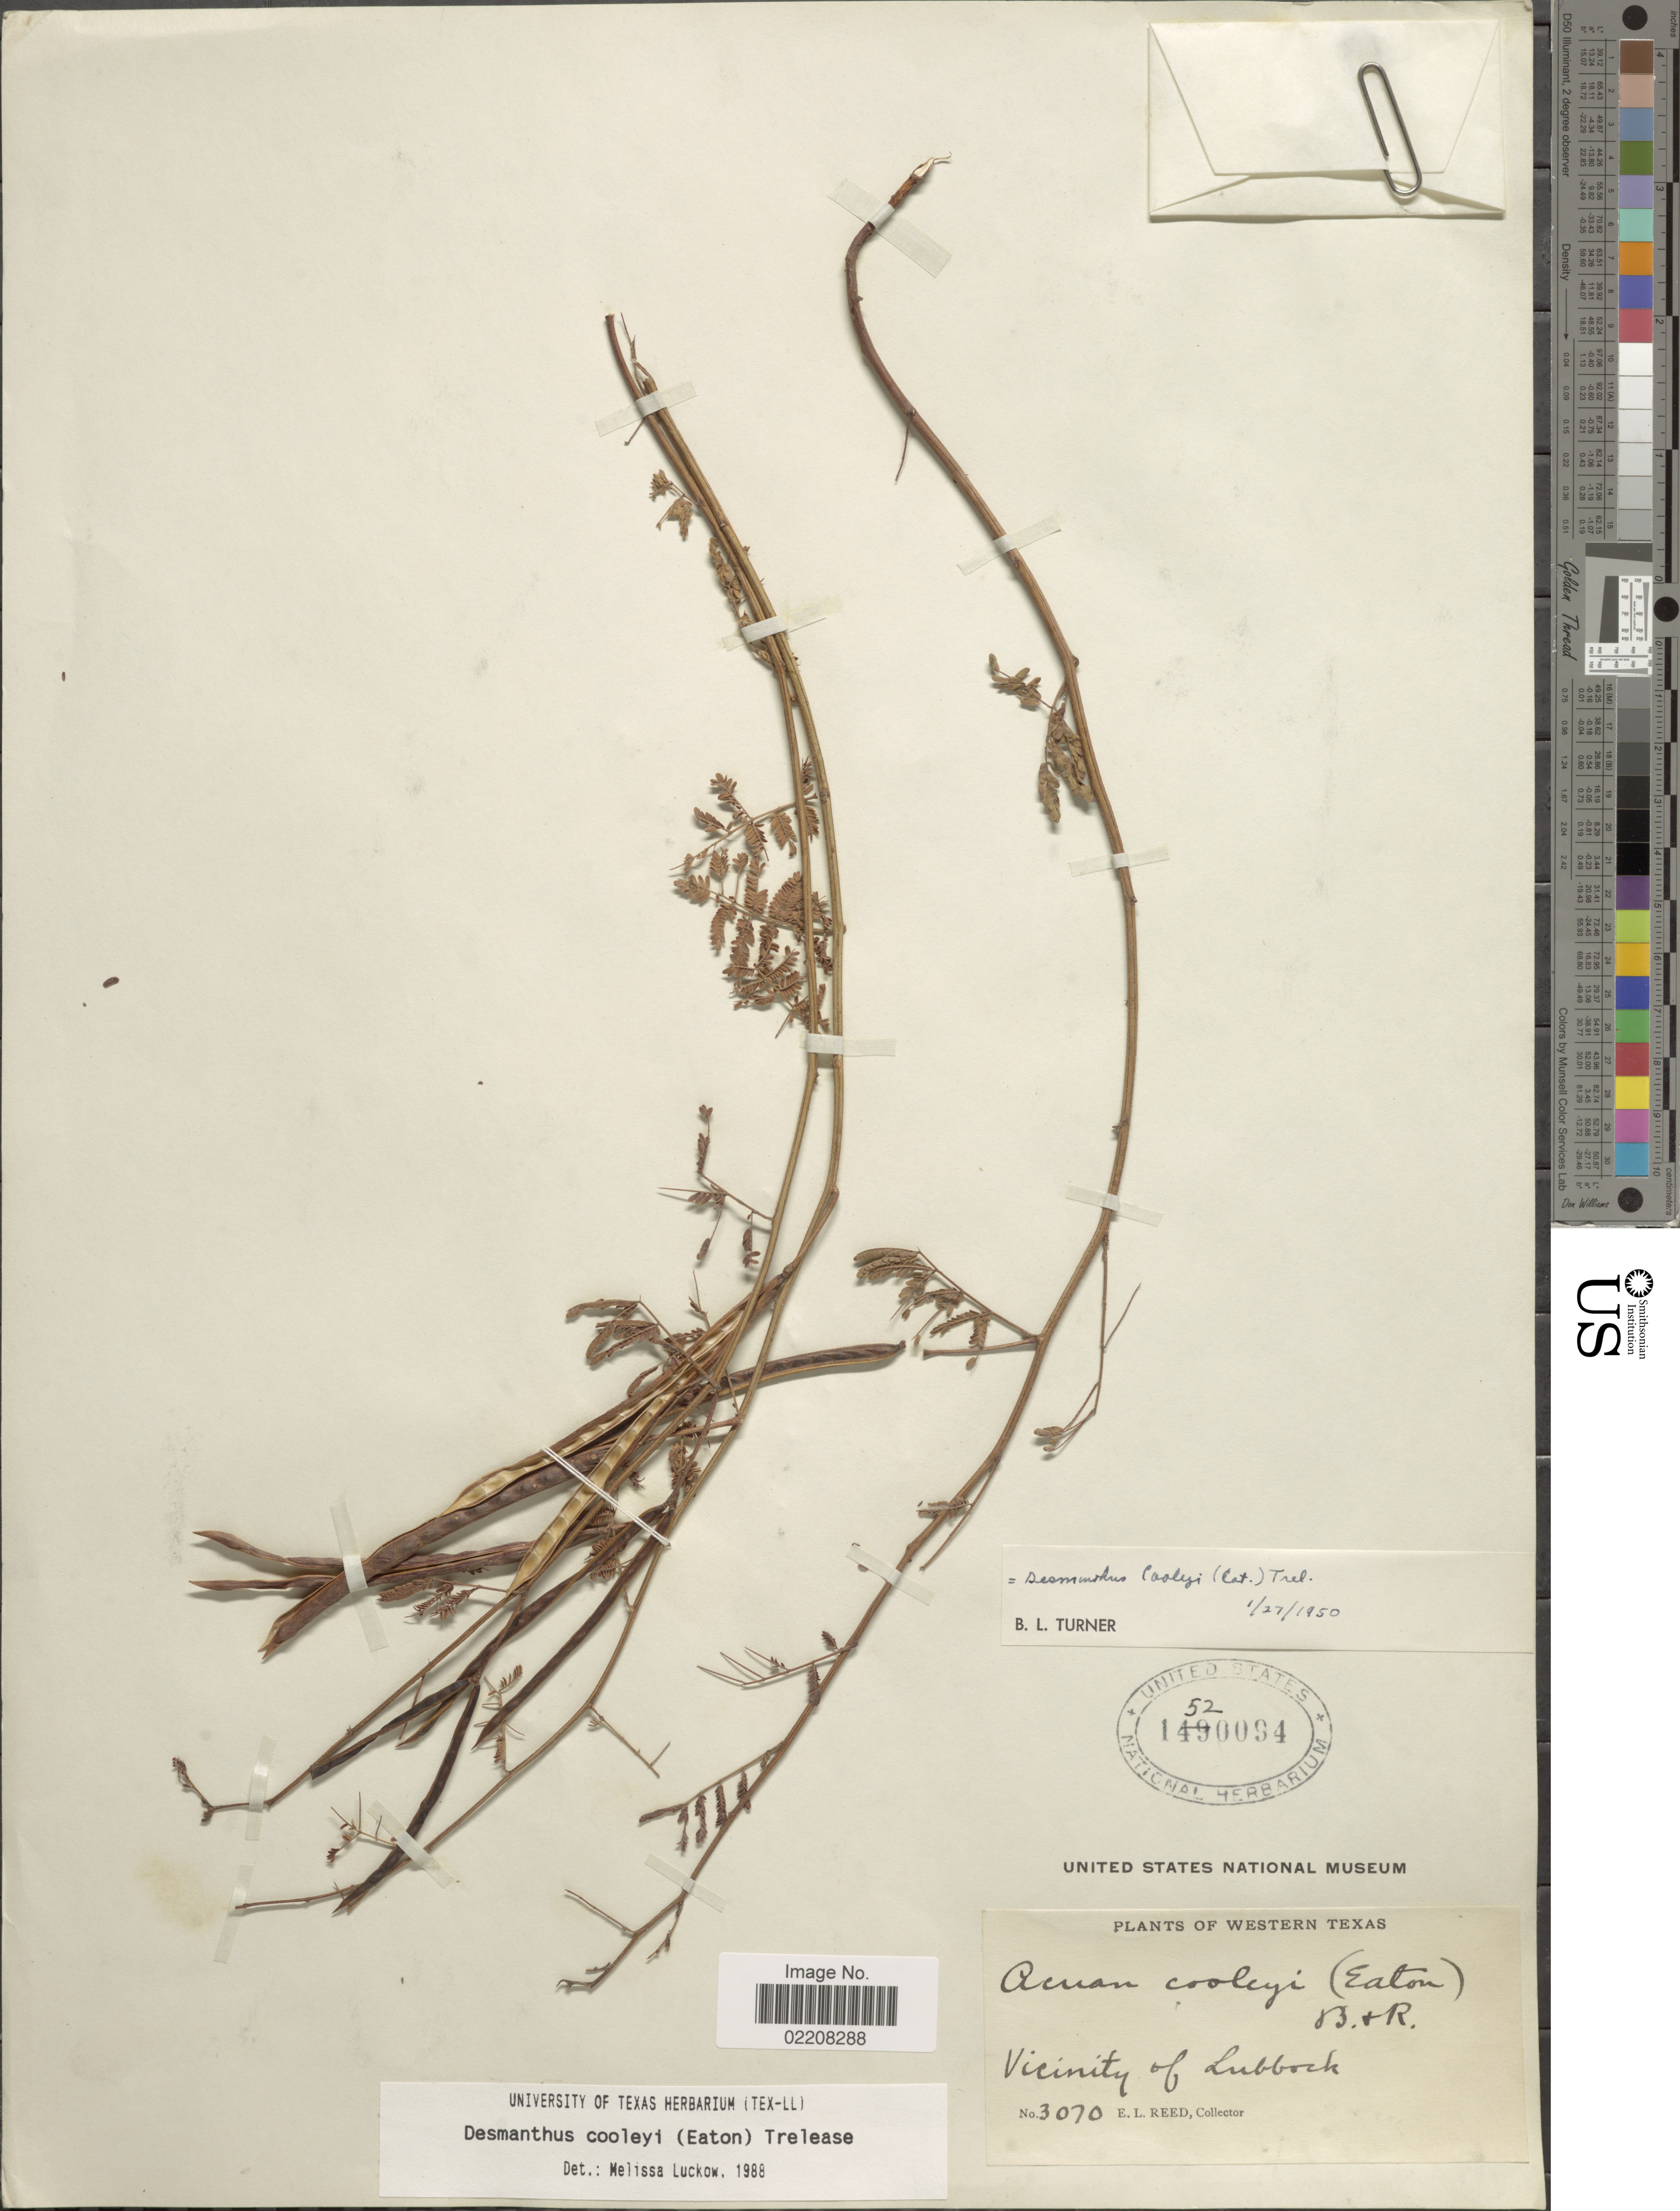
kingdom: Plantae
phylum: Tracheophyta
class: Magnoliopsida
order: Fabales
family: Fabaceae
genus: Desmanthus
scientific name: Desmanthus cooleyi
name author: (Eaton) Trel.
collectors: E. Reed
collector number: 3070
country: United States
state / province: Texas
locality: Western Texas. Vicinity of Lubbock.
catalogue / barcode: US 1520094